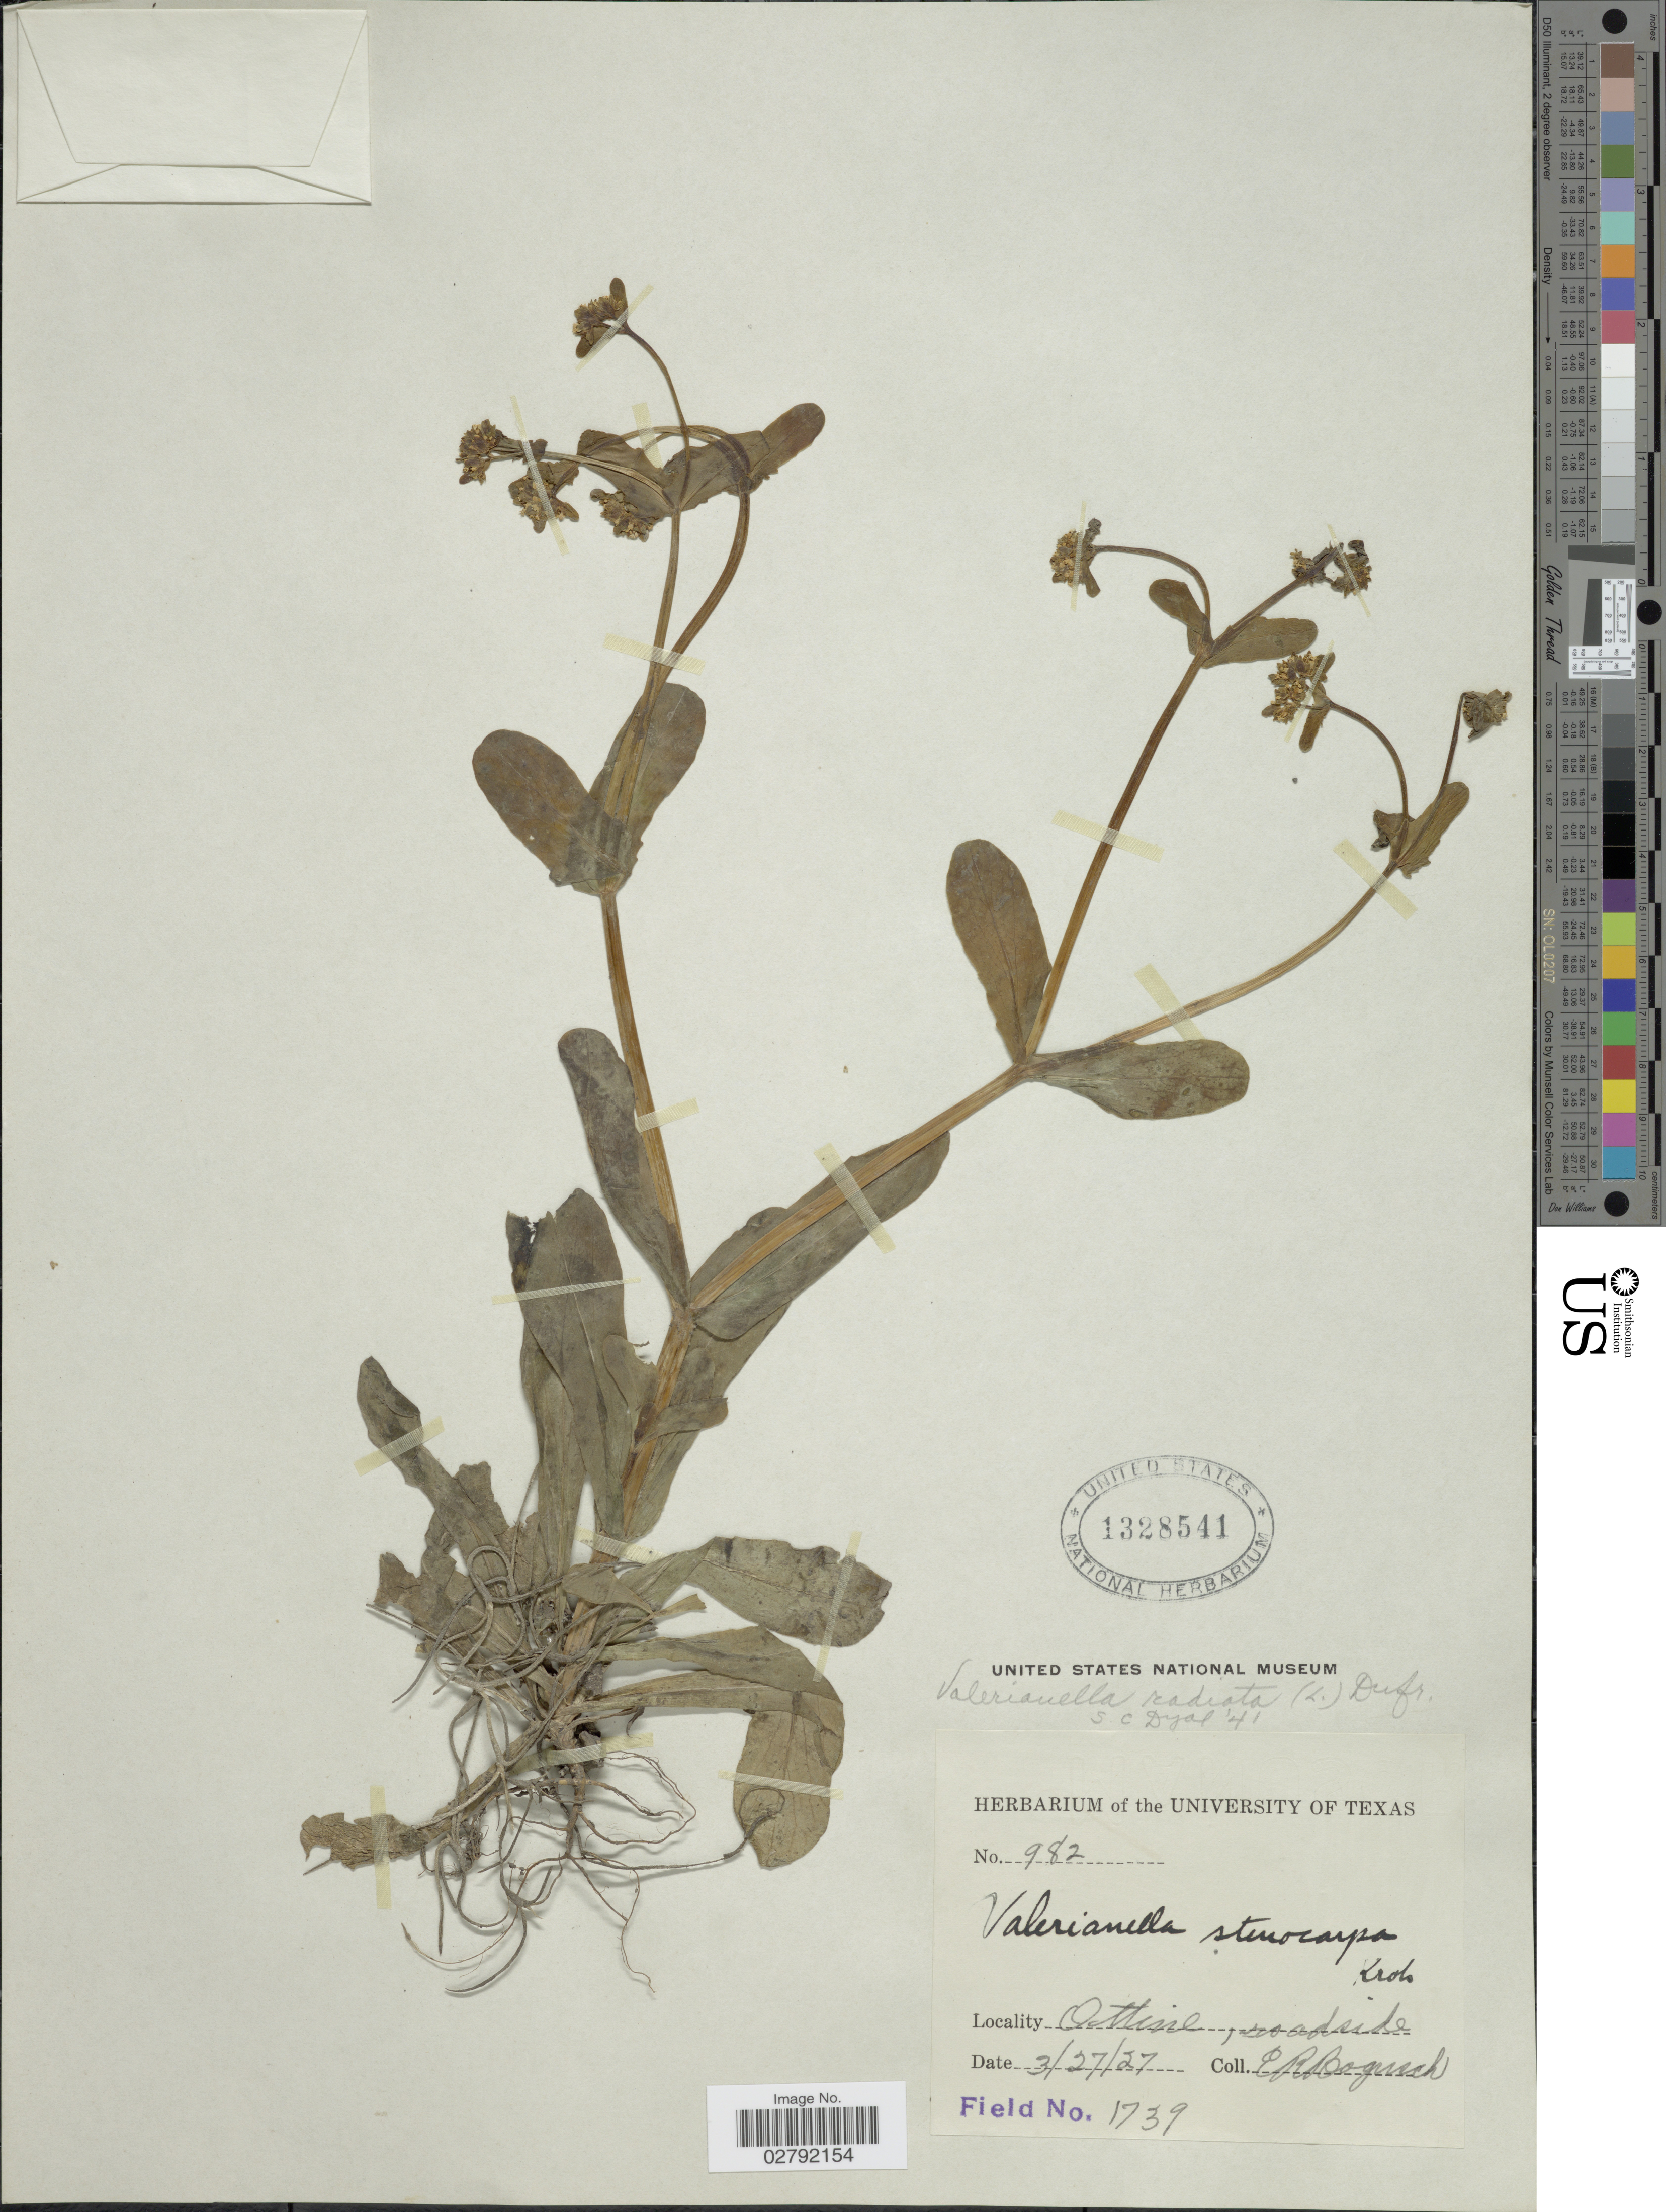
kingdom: Plantae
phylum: Tracheophyta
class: Magnoliopsida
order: Dipsacales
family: Caprifoliaceae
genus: Valerianella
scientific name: Valerianella radiata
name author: (L.) Dufr.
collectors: E. Bogusch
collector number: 1739/982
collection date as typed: Transcribed d/m/y: 27/3/27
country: United States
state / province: Texas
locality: Ottine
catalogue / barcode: US 1328541